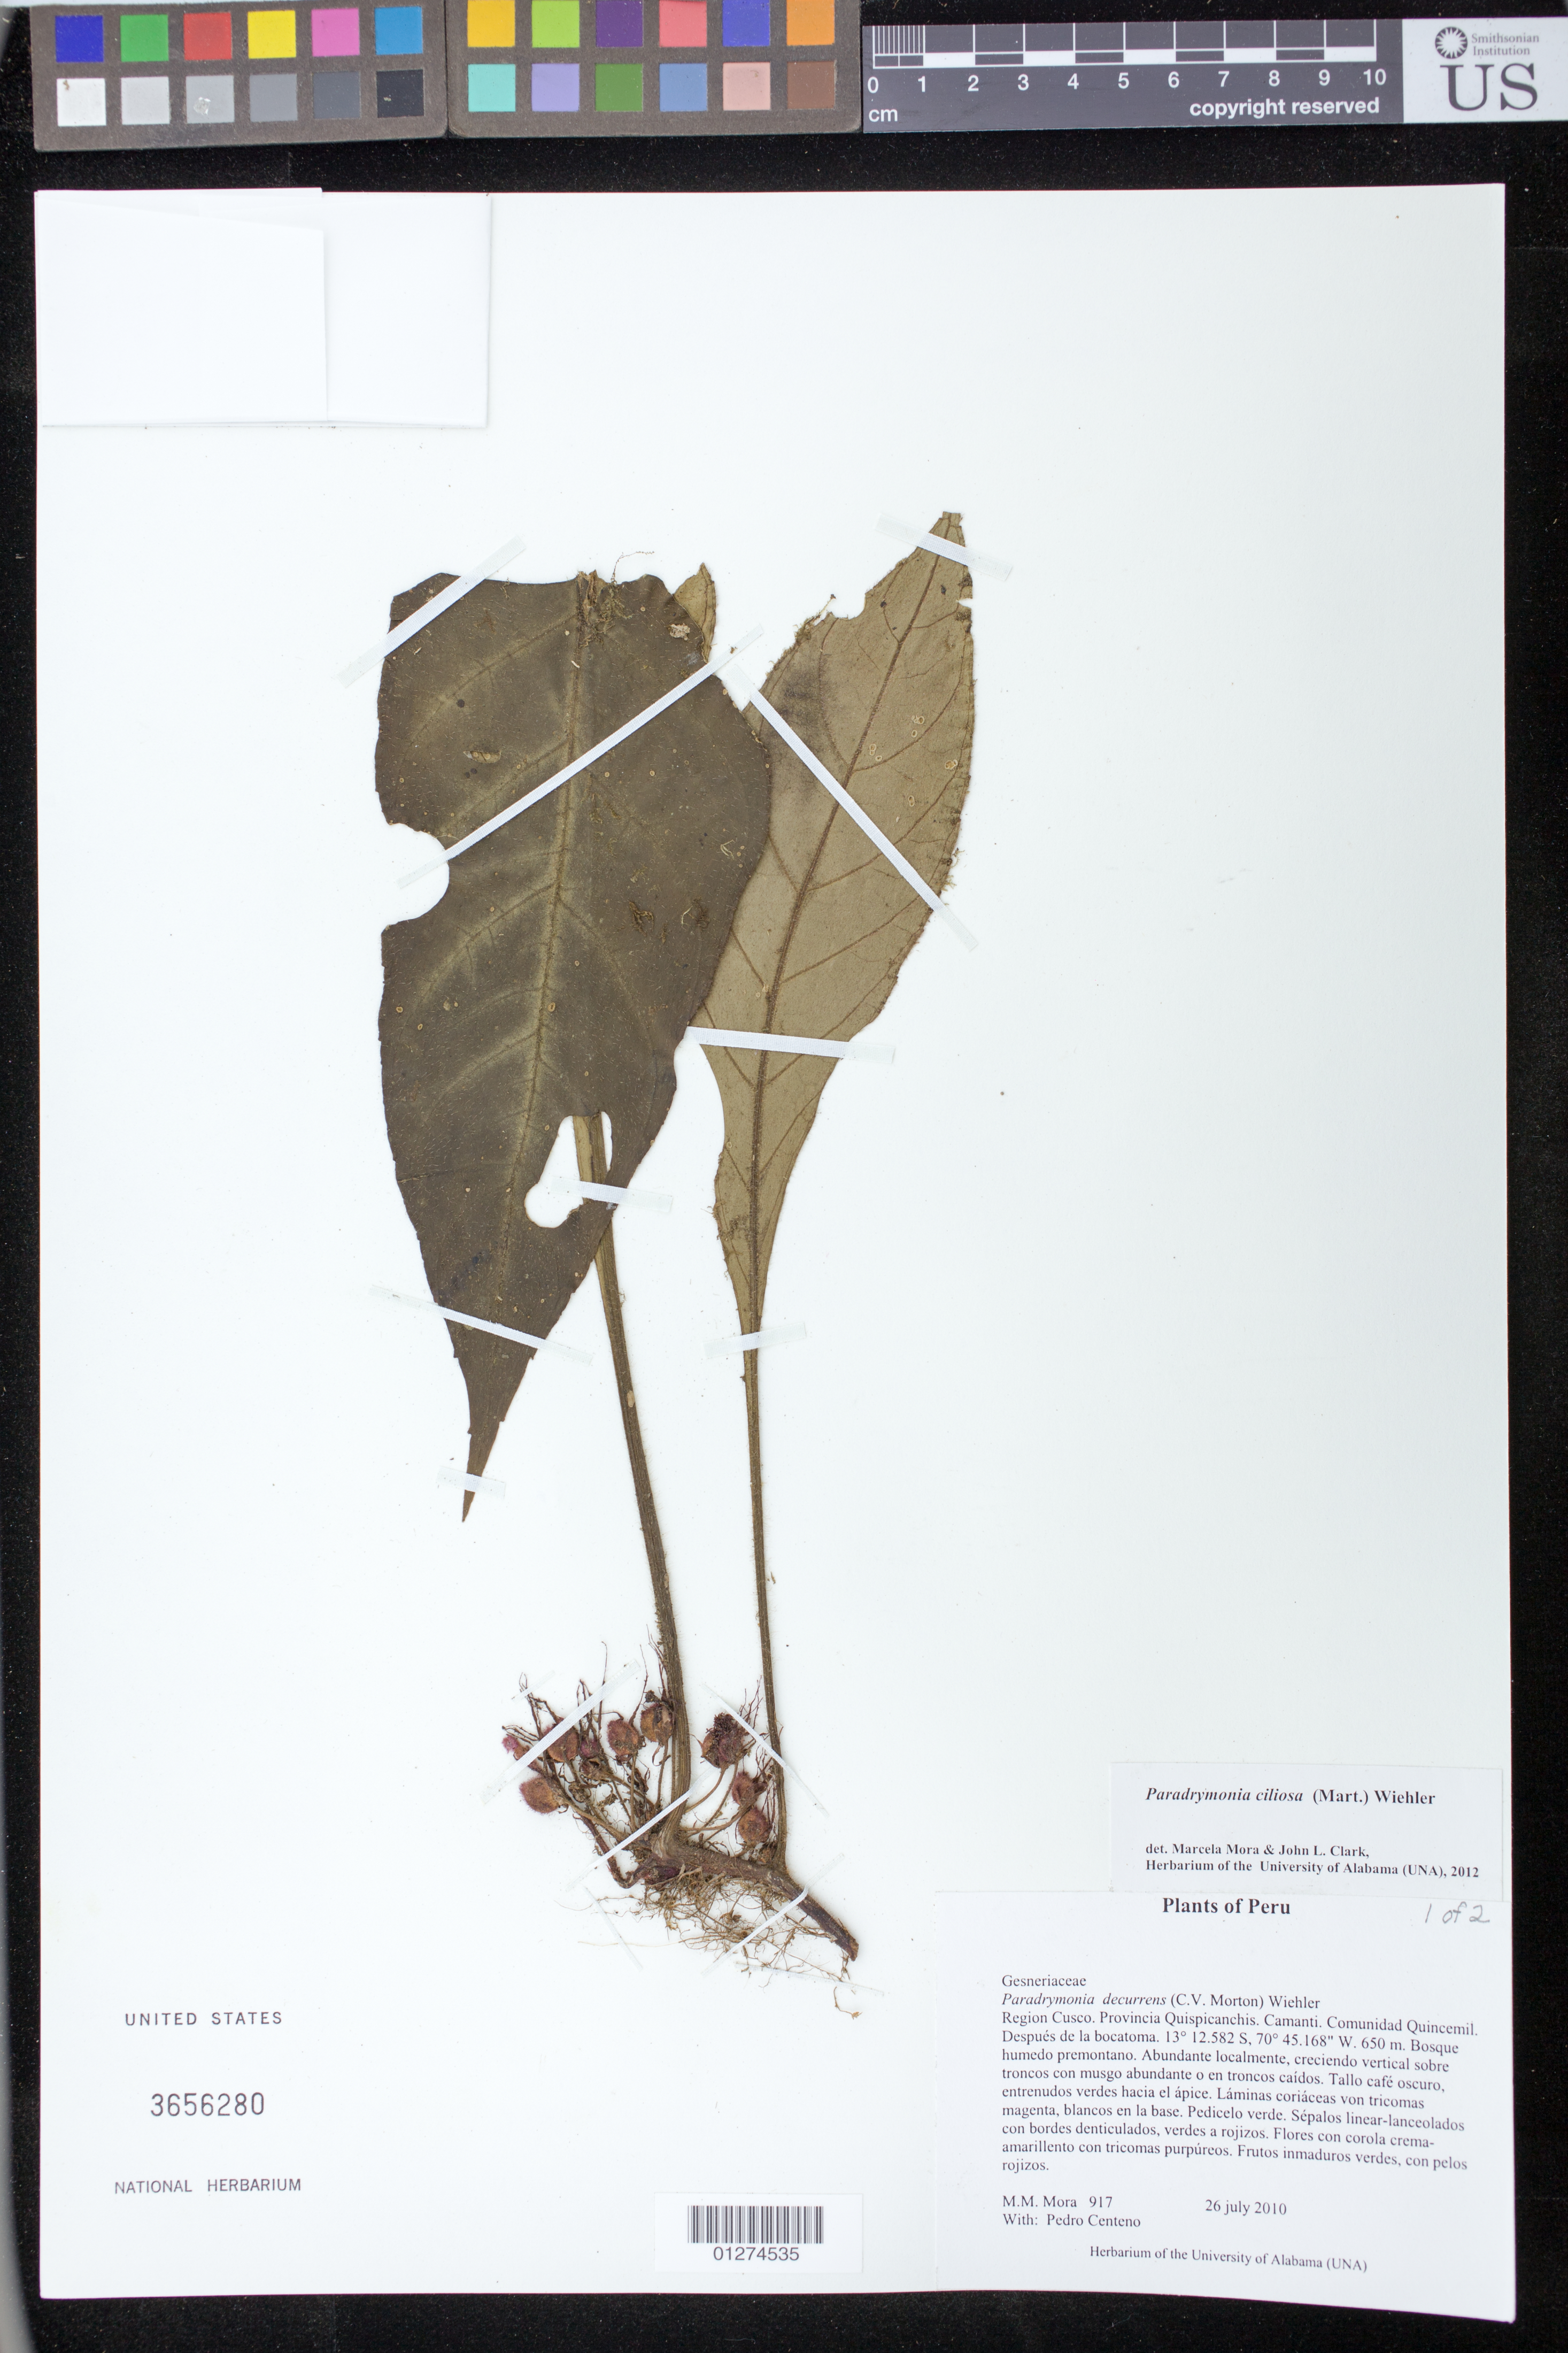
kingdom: Plantae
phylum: Tracheophyta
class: Magnoliopsida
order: Lamiales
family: Gesneriaceae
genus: Paradrymonia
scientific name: Paradrymonia ciliosa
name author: (Mart.) Wiehler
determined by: Mora, M.; Clark, J. L.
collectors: M. M. Mora & P. Centeno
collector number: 917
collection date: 2010-07-26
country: Peru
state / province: Cusco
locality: Provinica Quispicanchis. Camanti. Comunidad Quincemil.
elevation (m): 650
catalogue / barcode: US 3656280